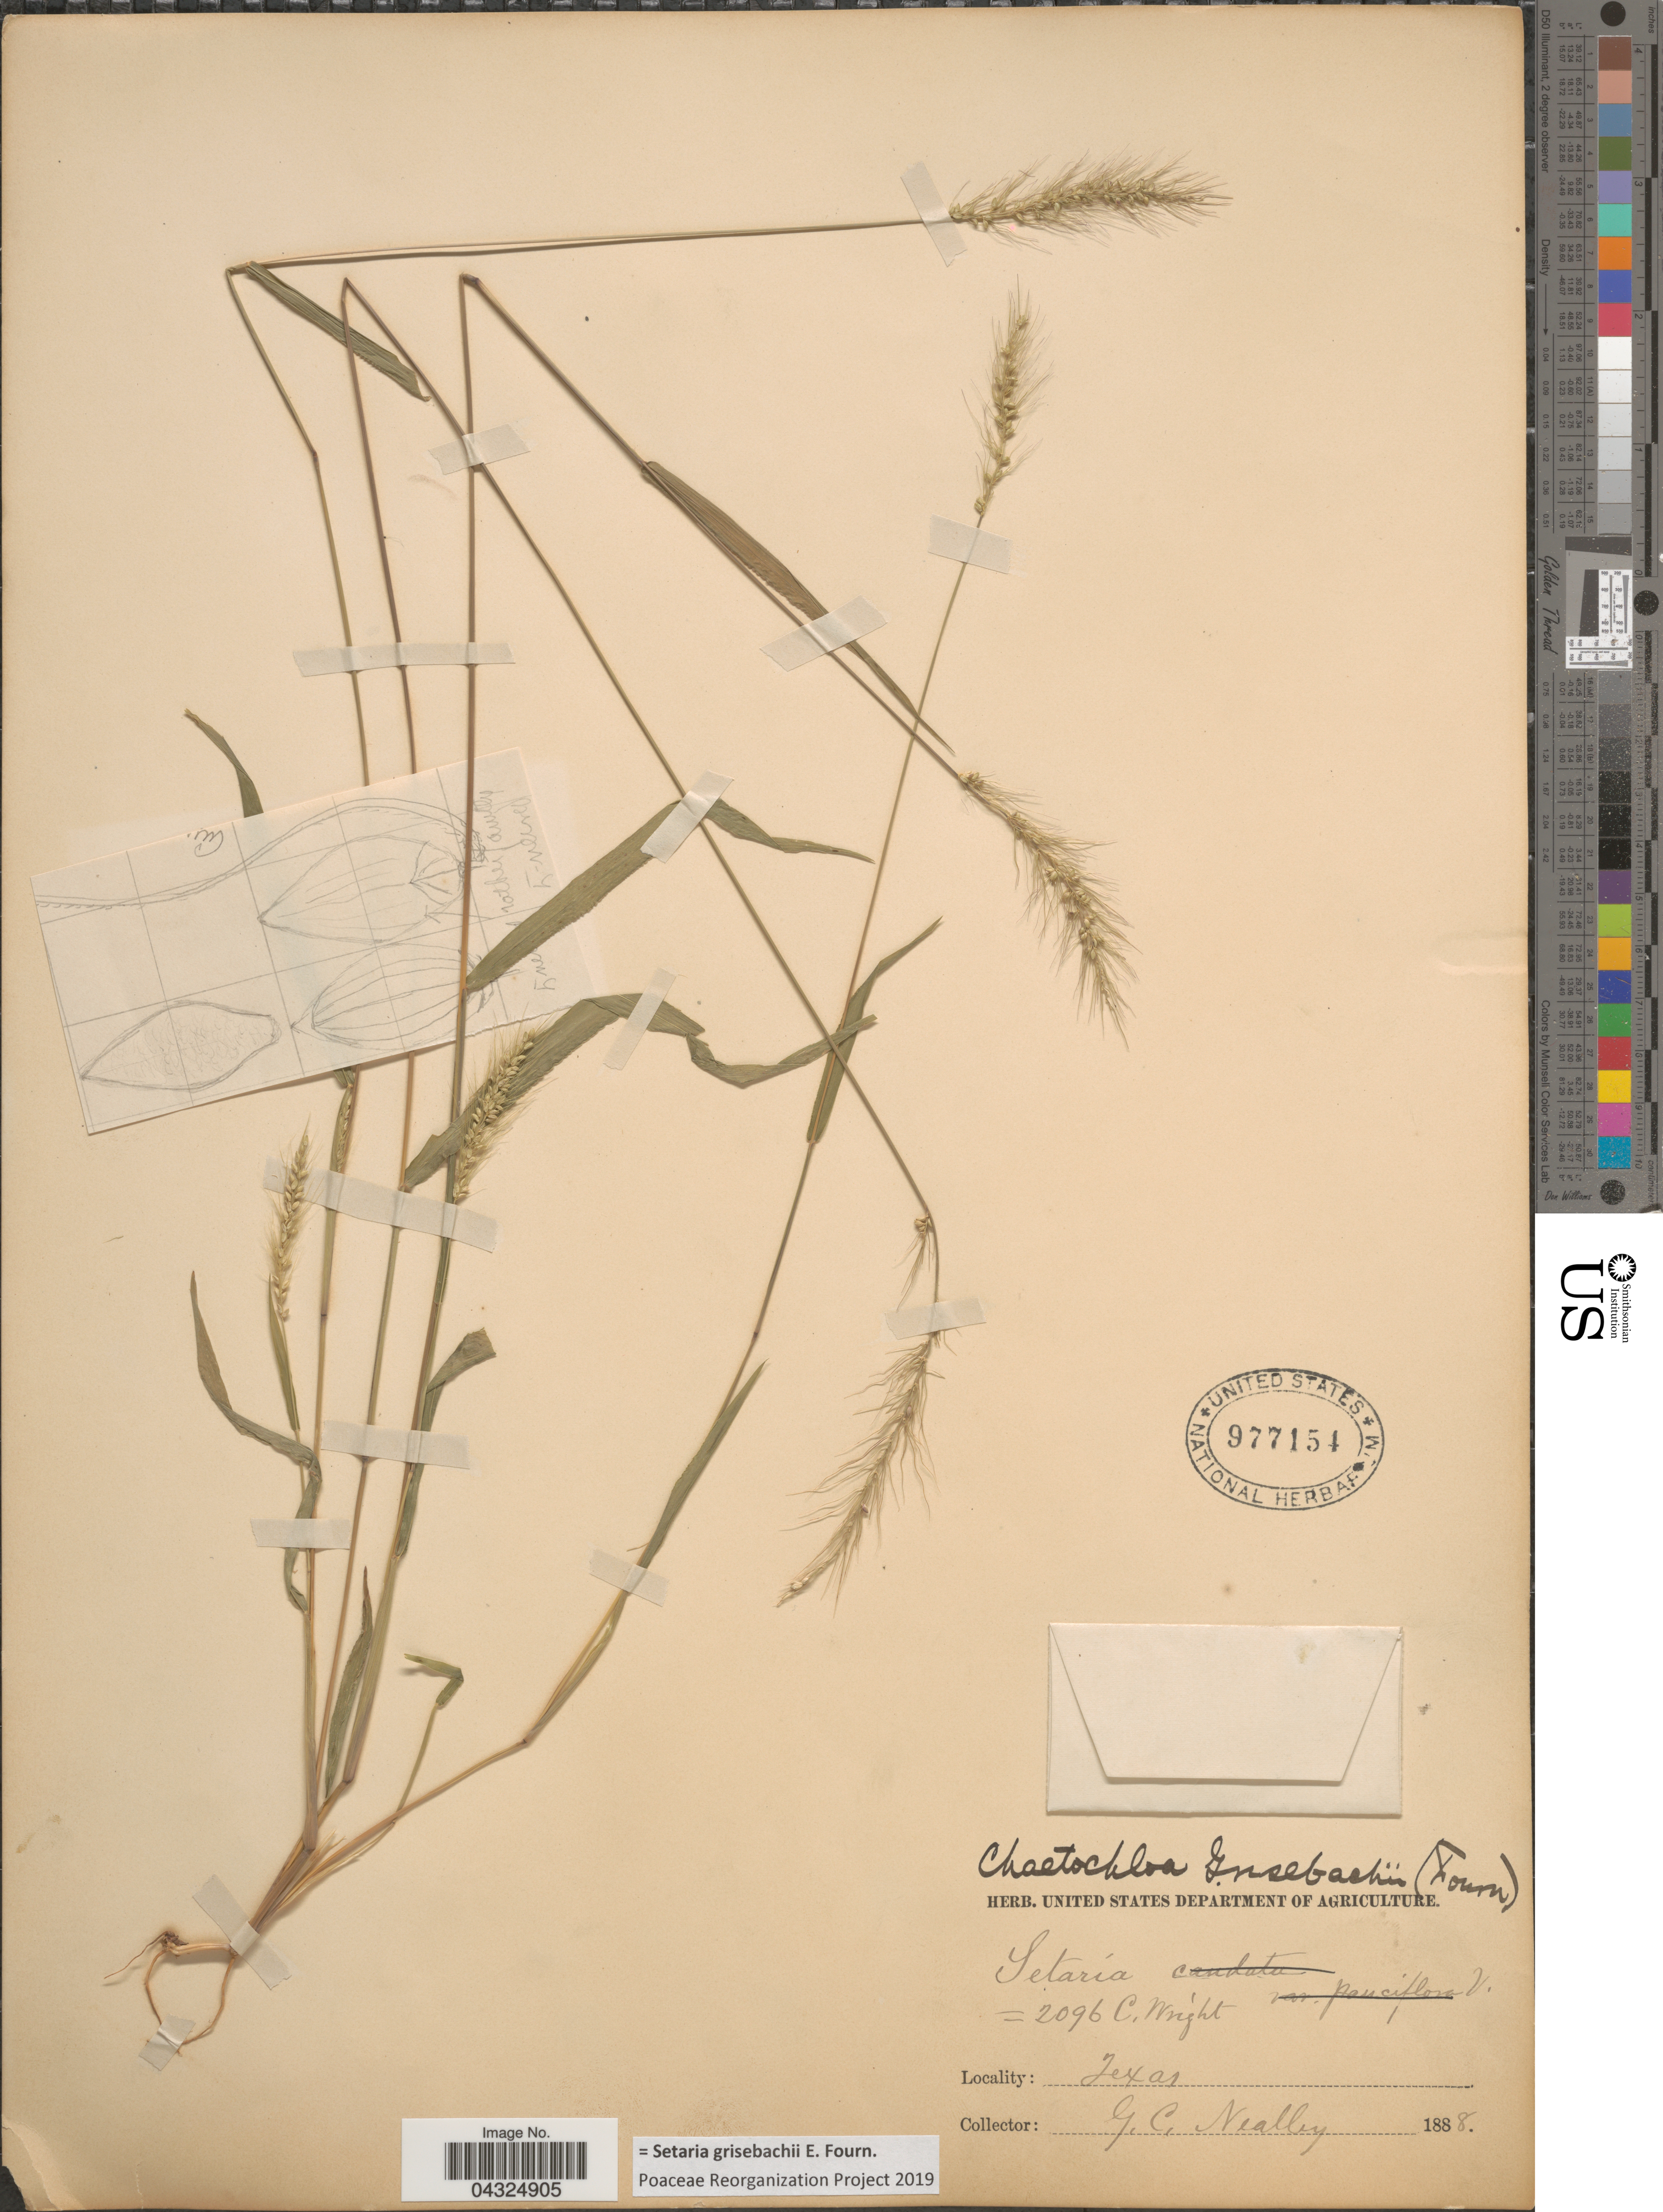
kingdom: Plantae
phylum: Tracheophyta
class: Liliopsida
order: Poales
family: Poaceae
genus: Setaria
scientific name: Setaria grisebachii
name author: E. Fourn.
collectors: G. C. Nealley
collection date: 1888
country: United States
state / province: Texas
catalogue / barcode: US 977154